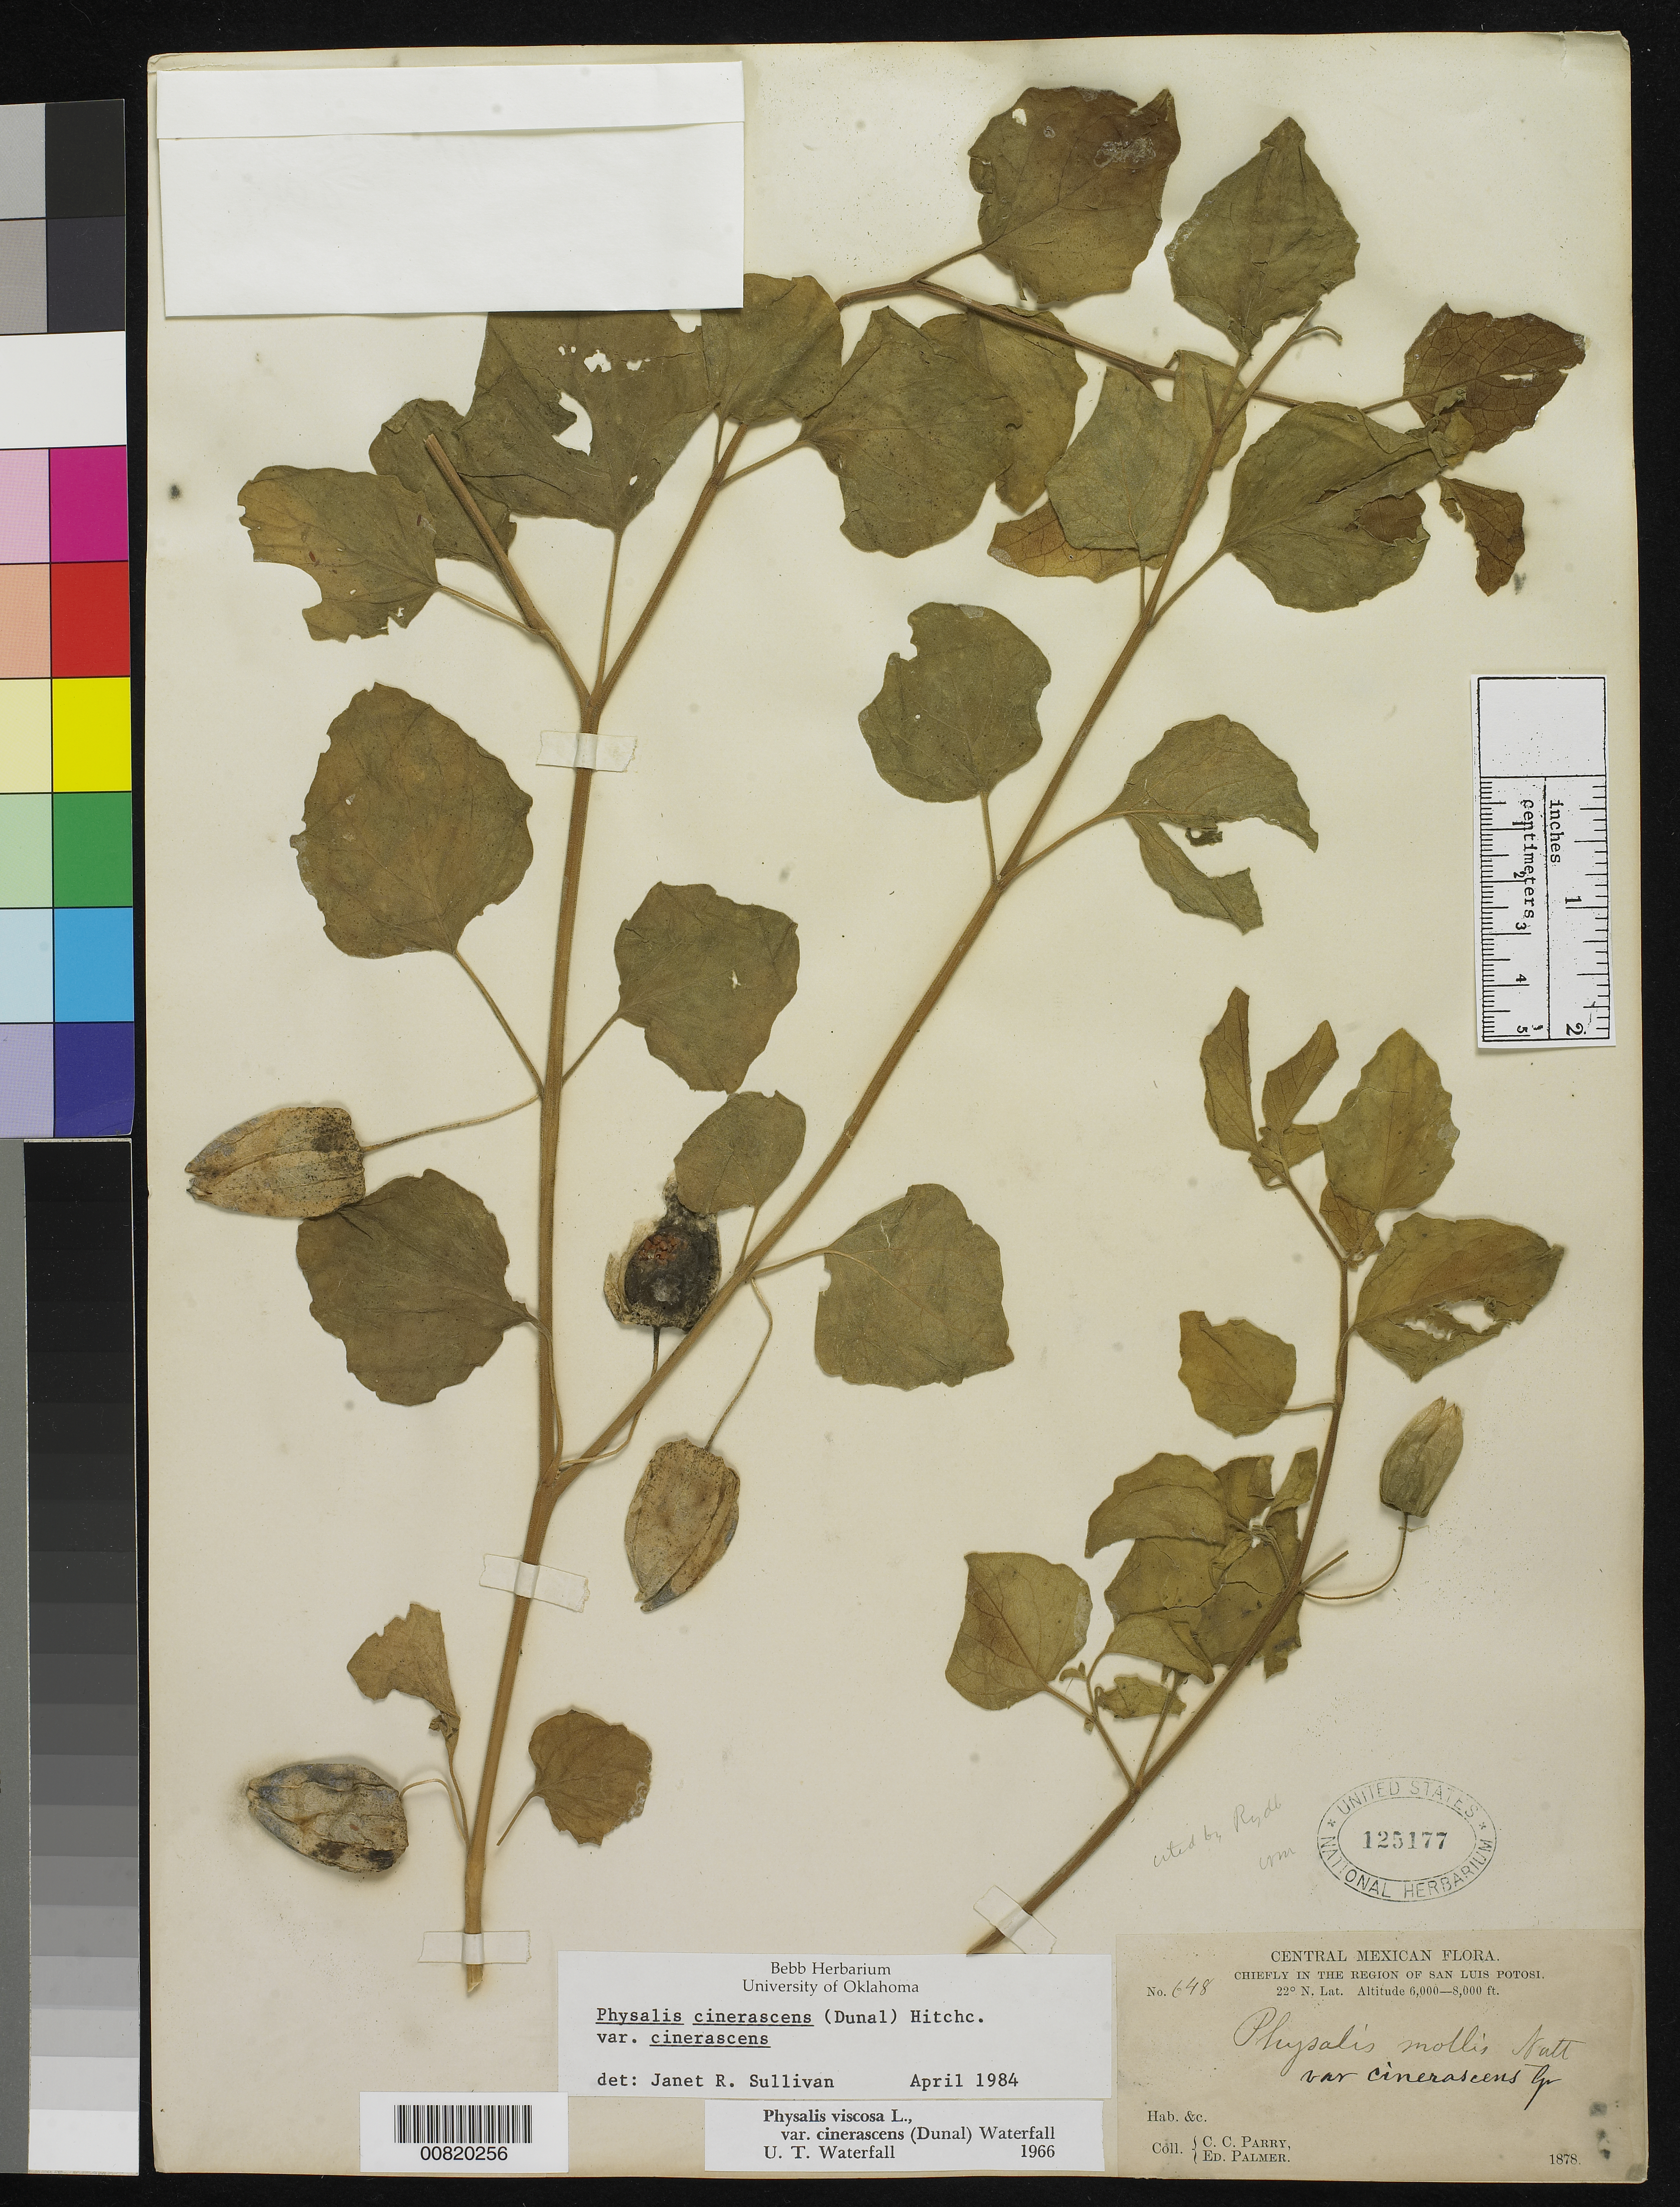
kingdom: Plantae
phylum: Tracheophyta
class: Magnoliopsida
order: Solanales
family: Solanaceae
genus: Physalis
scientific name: Physalis cinerascens var. cinerascens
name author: (Dunal) Hitchc.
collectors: C. C. Parry & E. Palmer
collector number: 648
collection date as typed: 1878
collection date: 1878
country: Mexico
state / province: San Luis Potosí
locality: Chiefly in the region of San Luis Potosí.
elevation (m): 1829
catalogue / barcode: US 125177